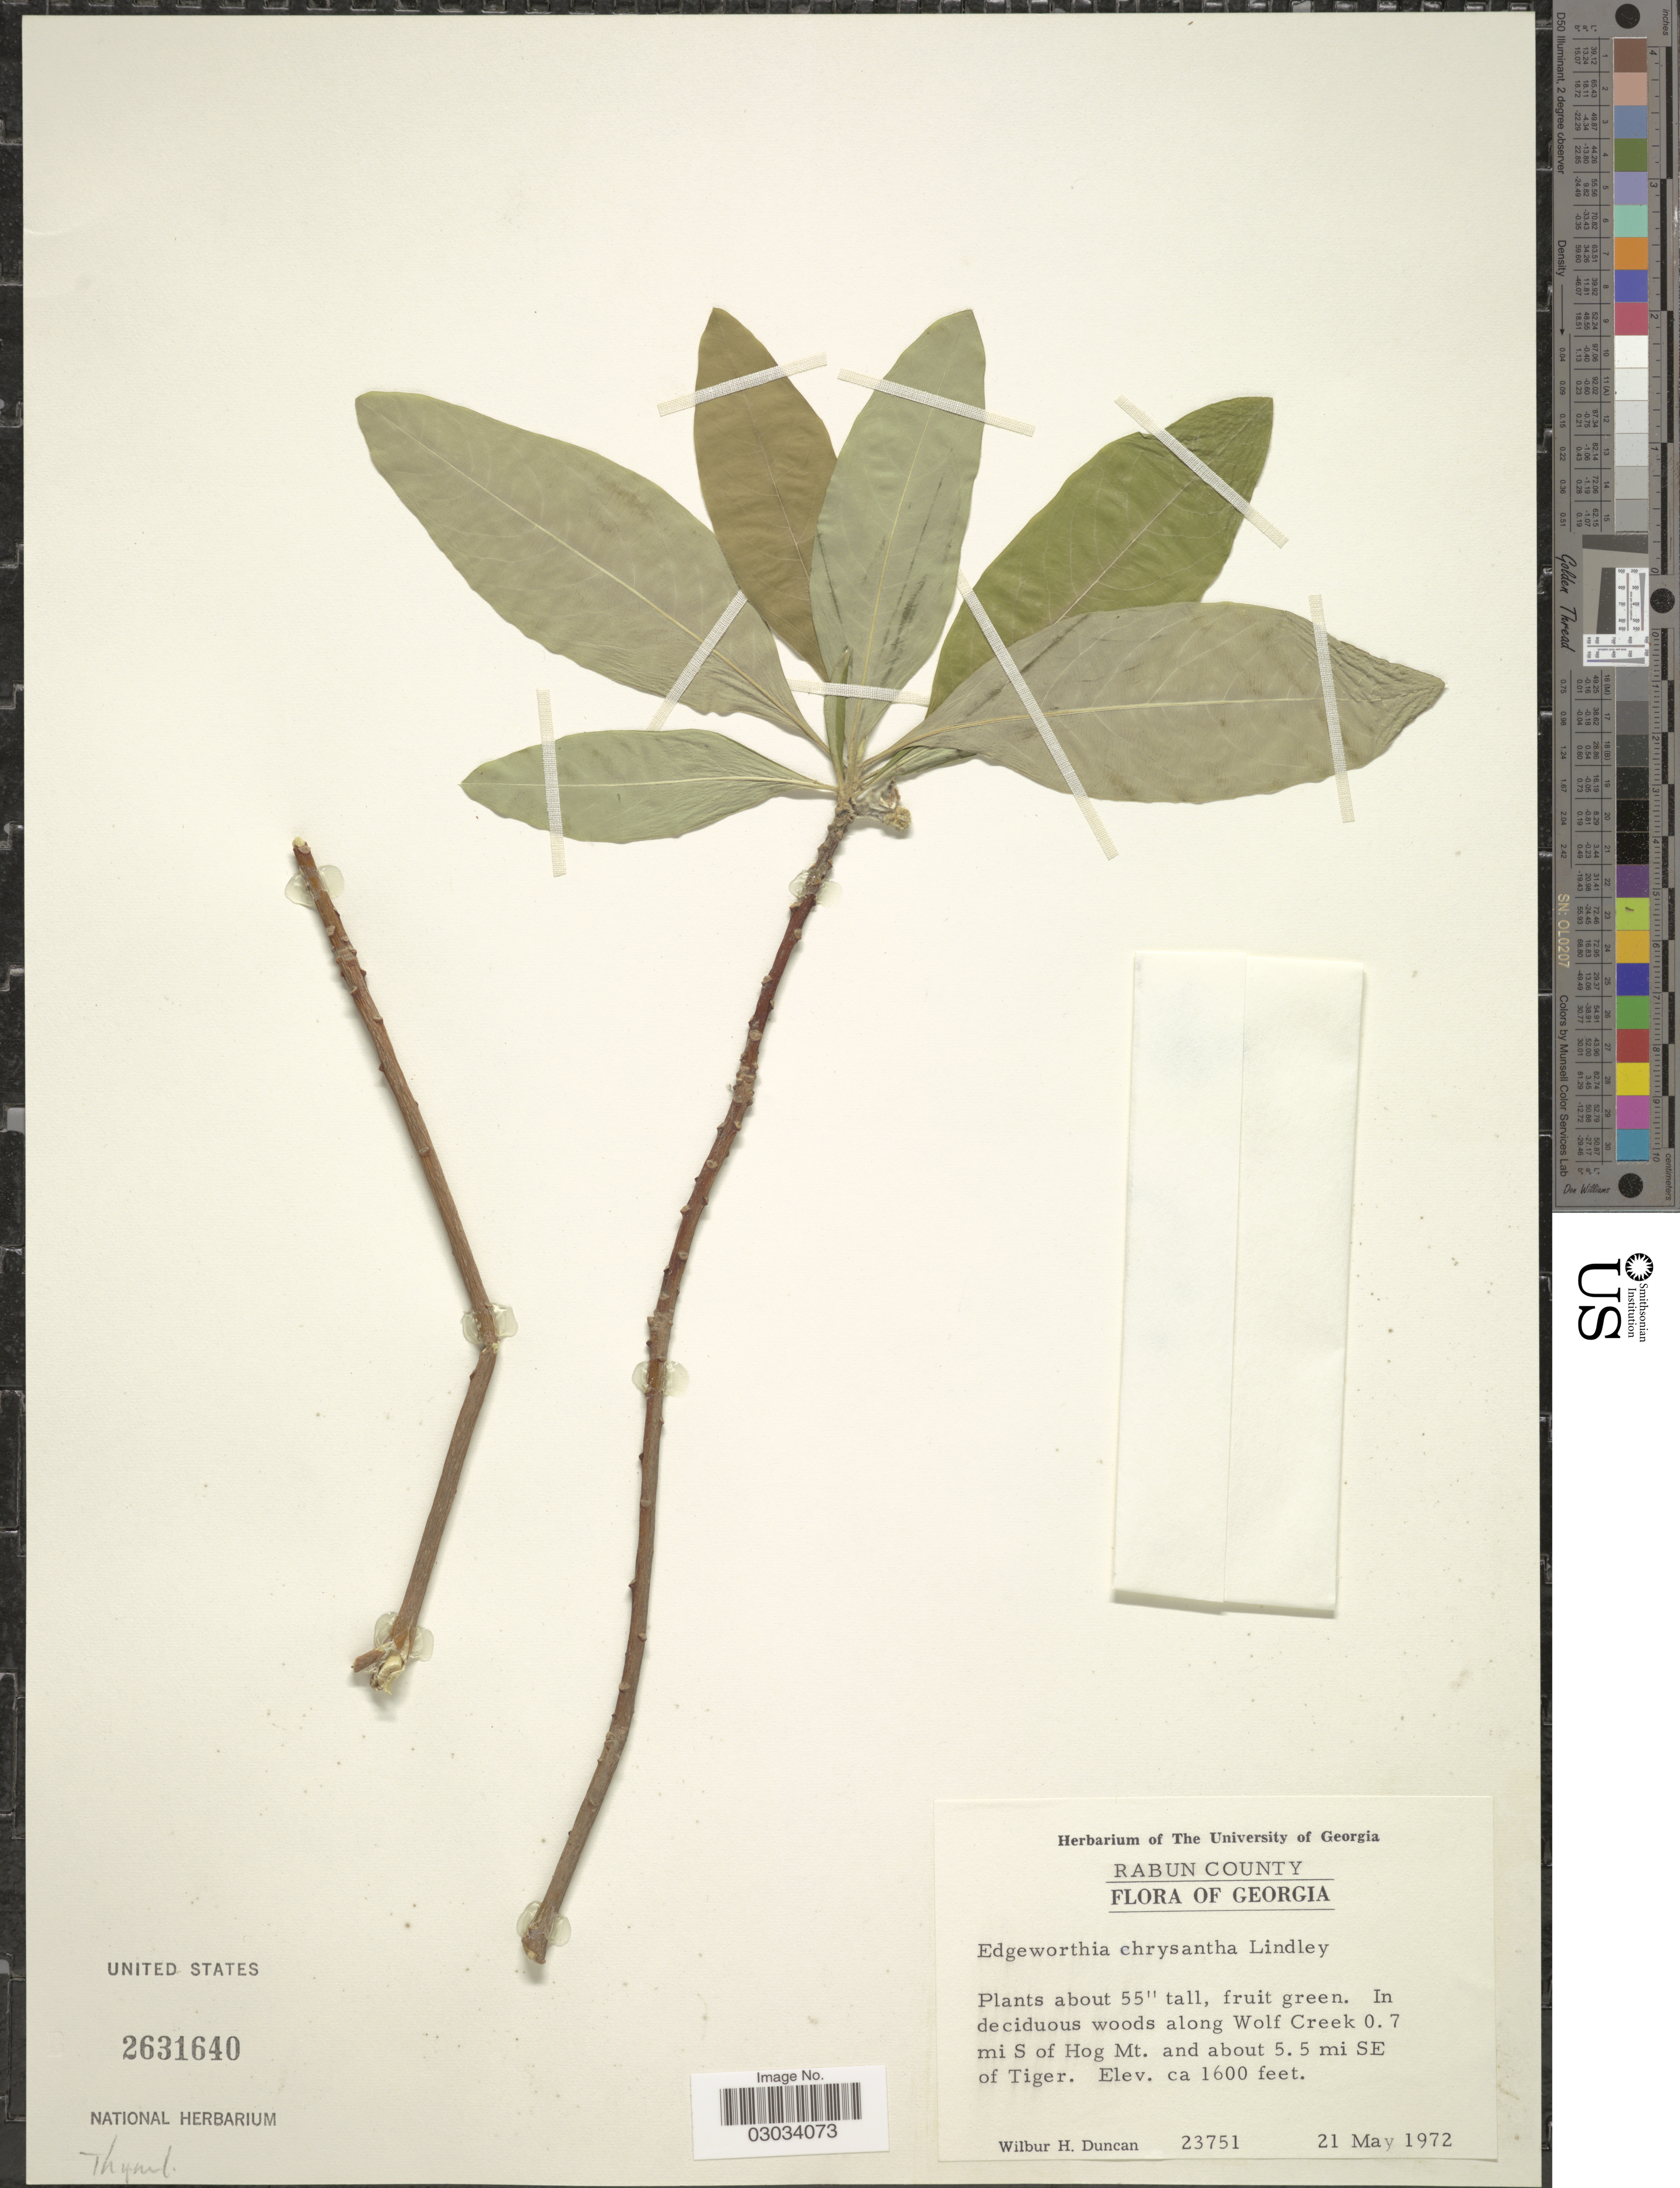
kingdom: Plantae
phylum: Tracheophyta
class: Magnoliopsida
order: Malvales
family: Thymelaeaceae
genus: Edgeworthia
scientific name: Edgeworthia chrysantha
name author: Lindl.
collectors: W. H. Duncan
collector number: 23751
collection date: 1972-05-21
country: United States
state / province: Georgia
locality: Rabun County. In deciduous woods along Wolf Creek 0.7 mi S of Hog Mt. and about 5.5 mi SE of Tiger.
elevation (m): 488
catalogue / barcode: US 2631640